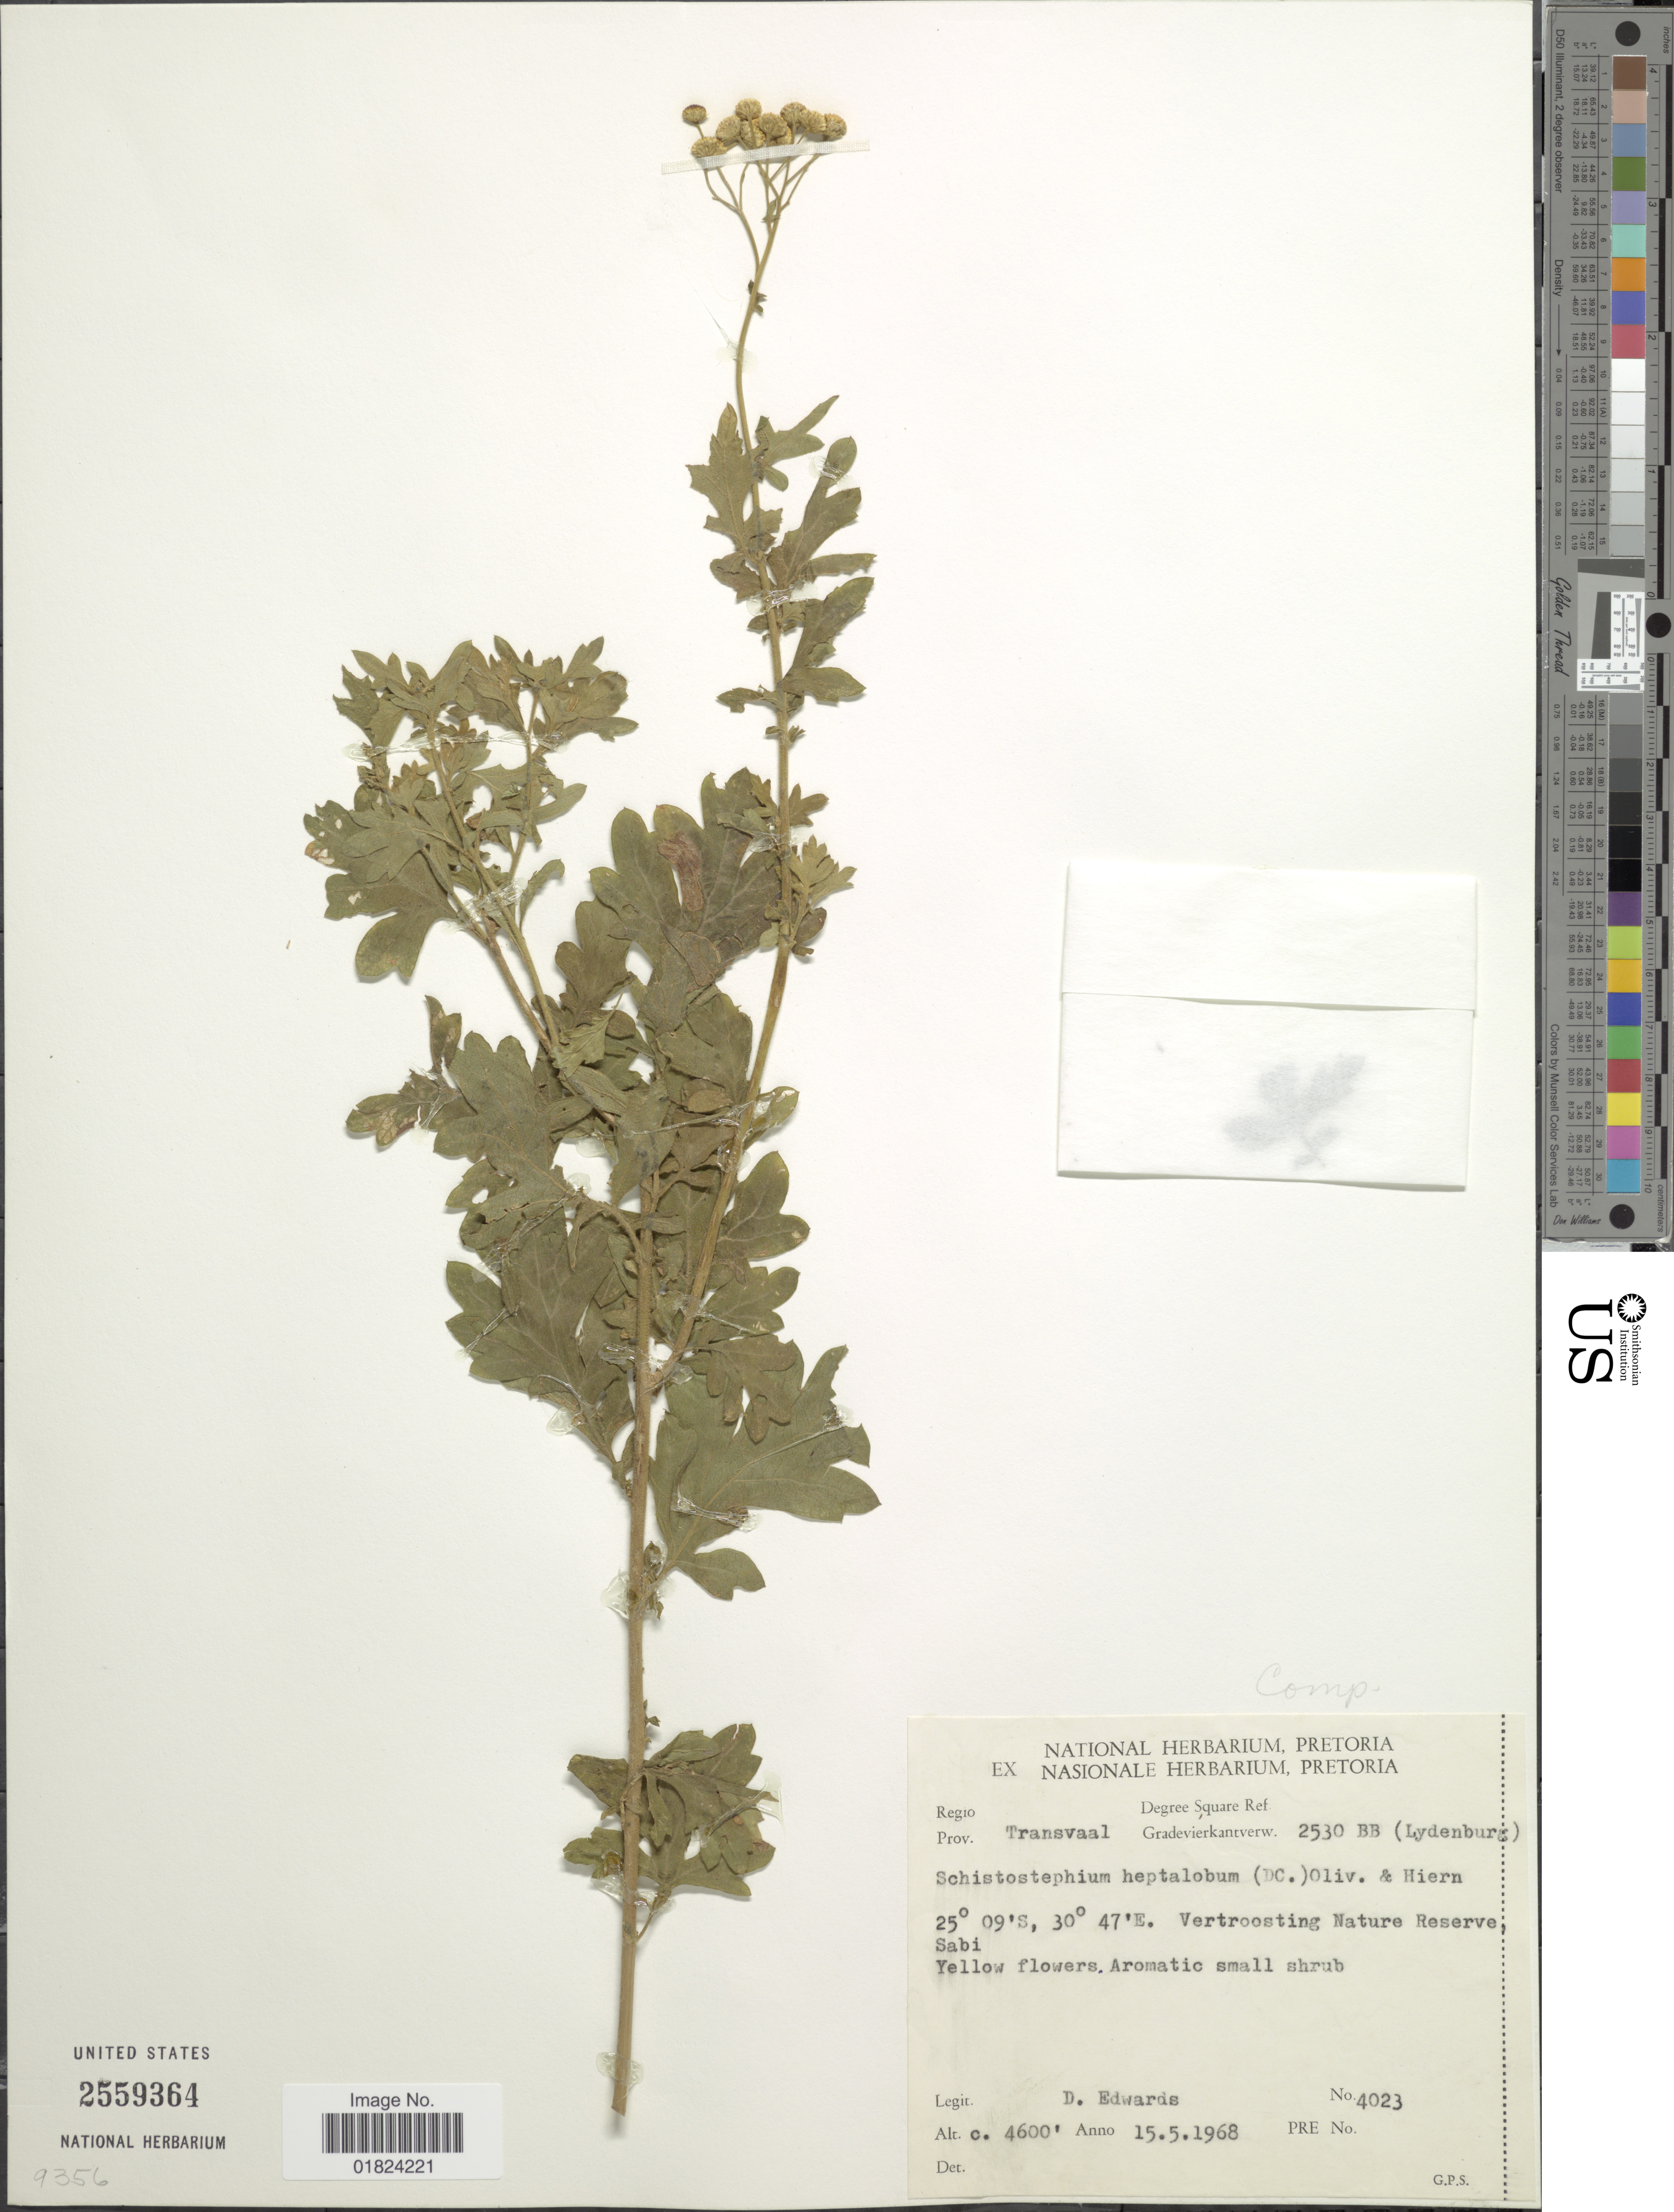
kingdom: Plantae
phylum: Tracheophyta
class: Magnoliopsida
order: Asterales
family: Asteraceae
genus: Schistostephium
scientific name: Schistostephium heptalobum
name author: (DC.) Oliv. & Hiern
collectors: D. Edwards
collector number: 4023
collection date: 1968-05-15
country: South Africa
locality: Prov. Transvaal, Gradevierkantverw. 2530BB (Lydenburg), Vertroosting Nature Reserve Sabi.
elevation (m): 1402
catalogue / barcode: US 2559364